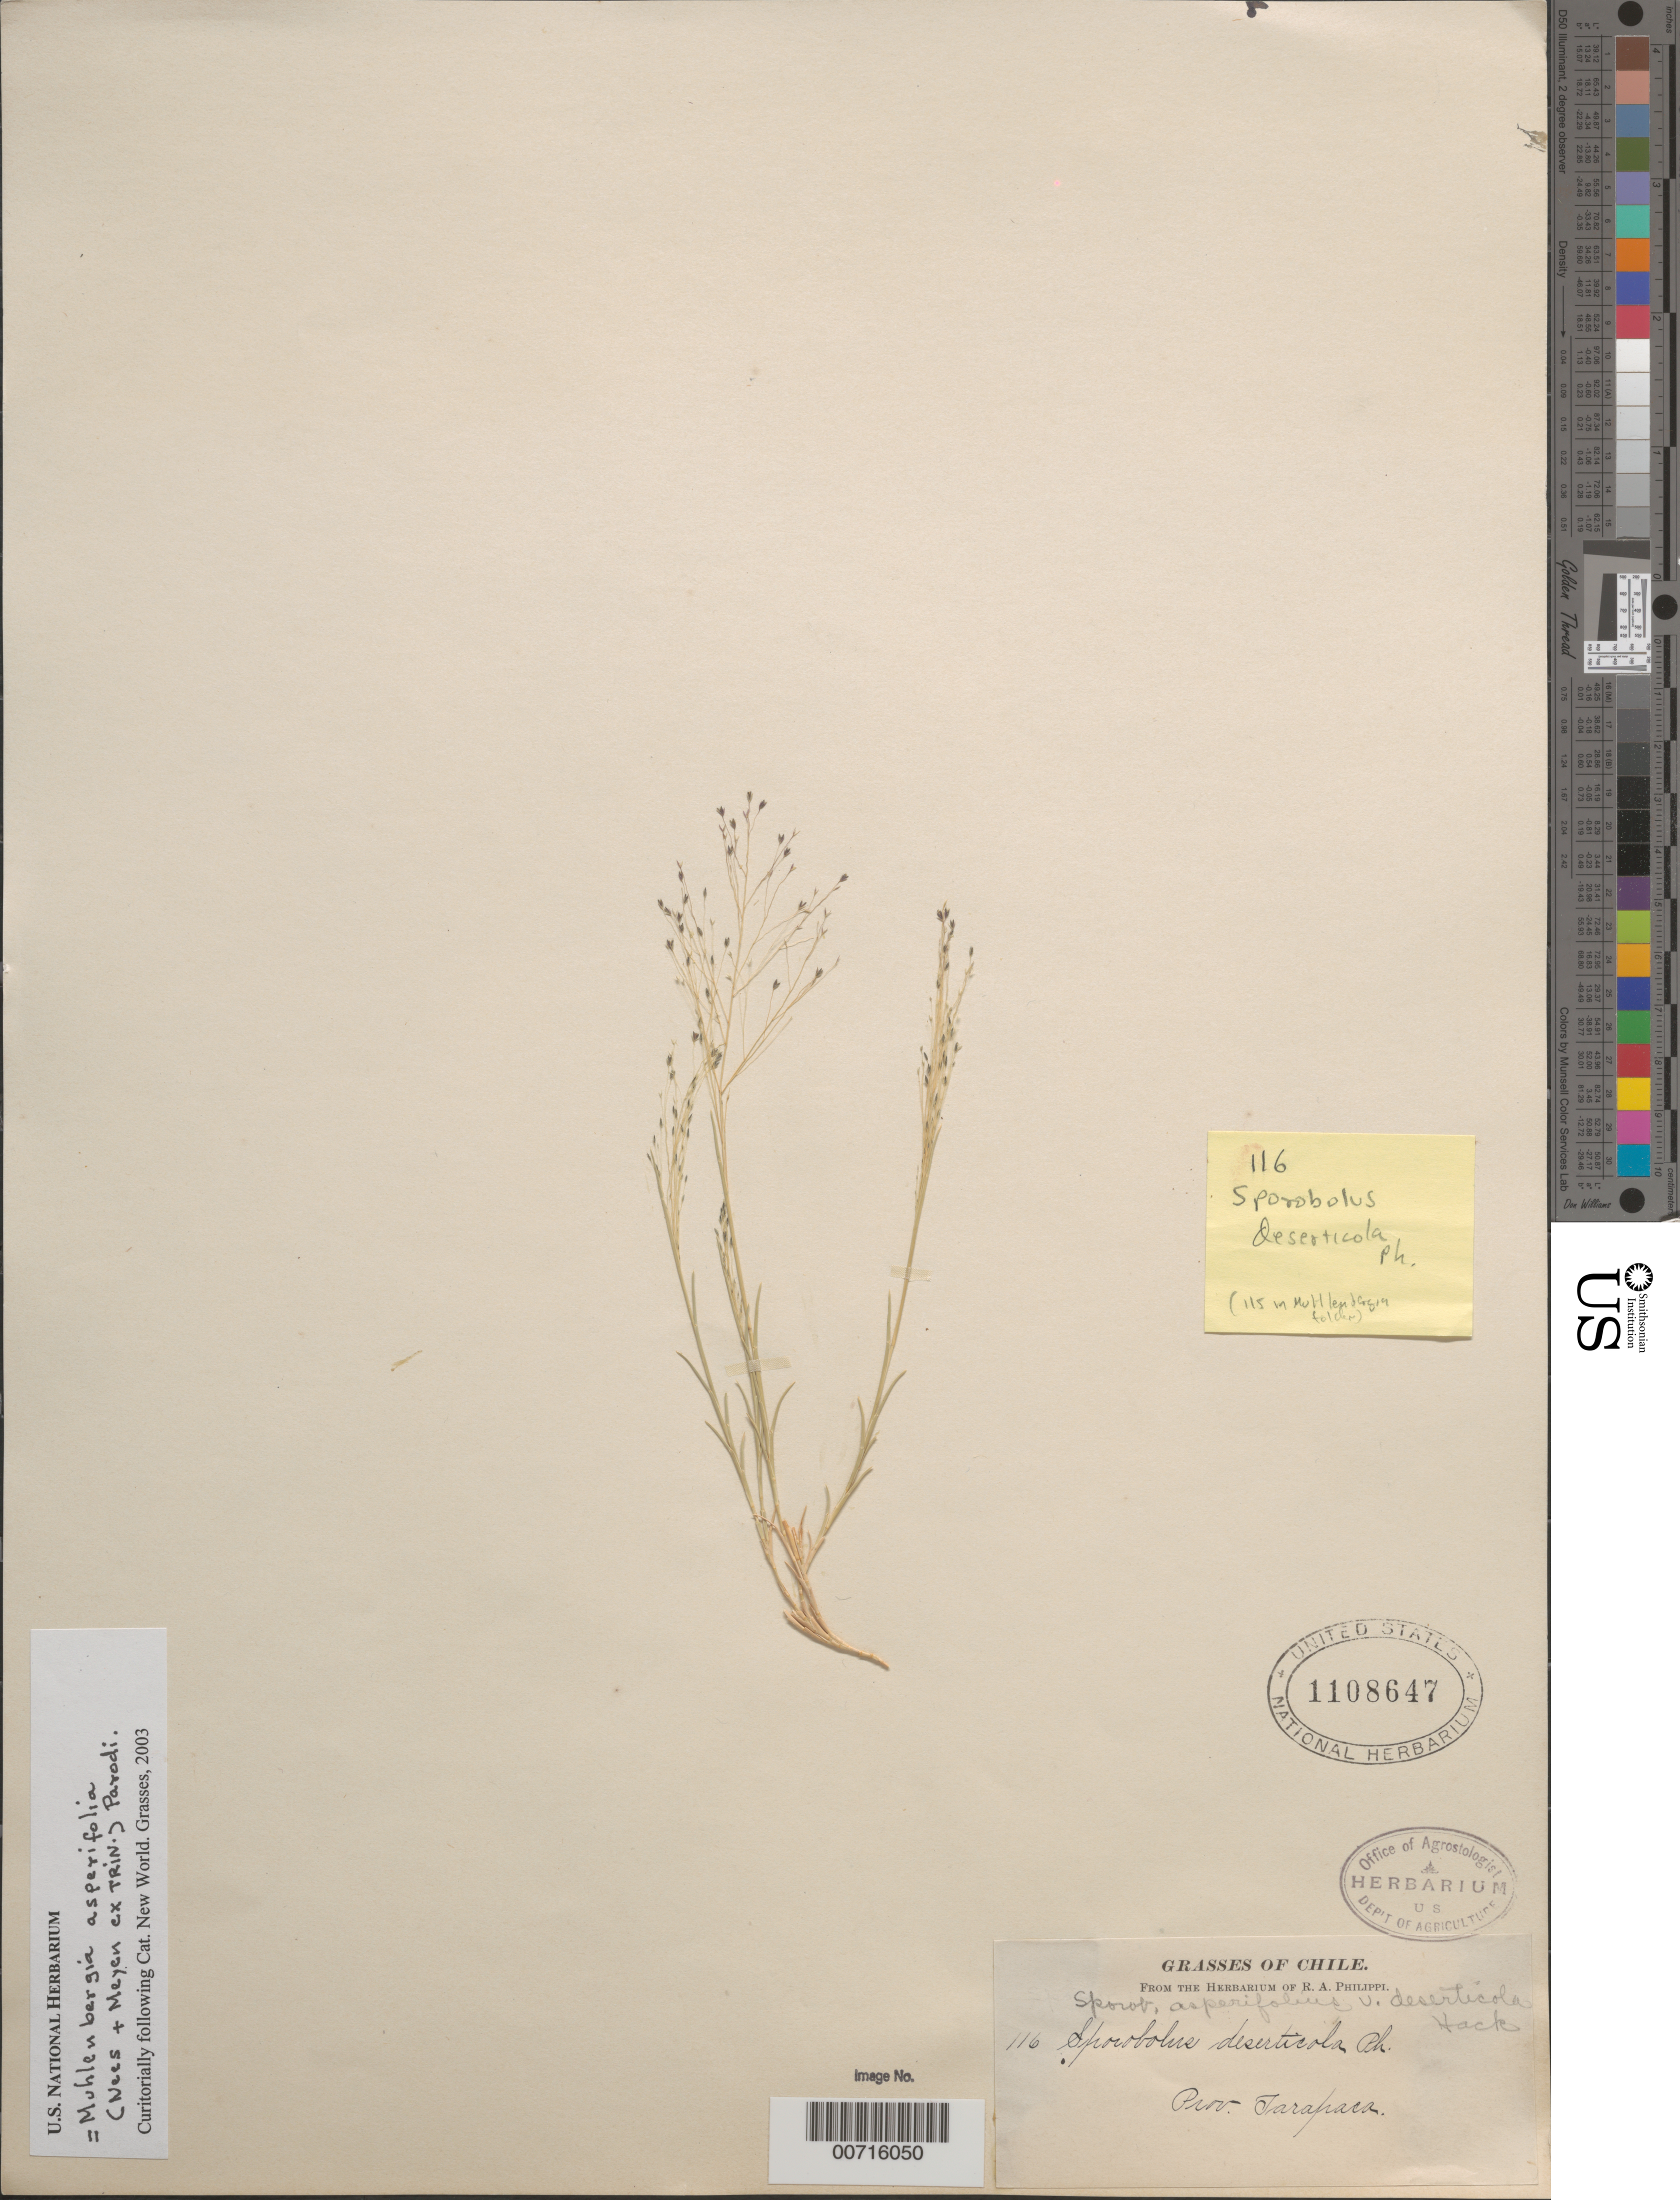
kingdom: Plantae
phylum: Tracheophyta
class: Liliopsida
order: Poales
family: Poaceae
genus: Muhlenbergia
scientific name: Muhlenbergia asperifolia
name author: (Nees & Meyen ex Trin.) Parodi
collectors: R. A. Philippi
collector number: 116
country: Chile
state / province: Tarapacá (I)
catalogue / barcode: US 1108647